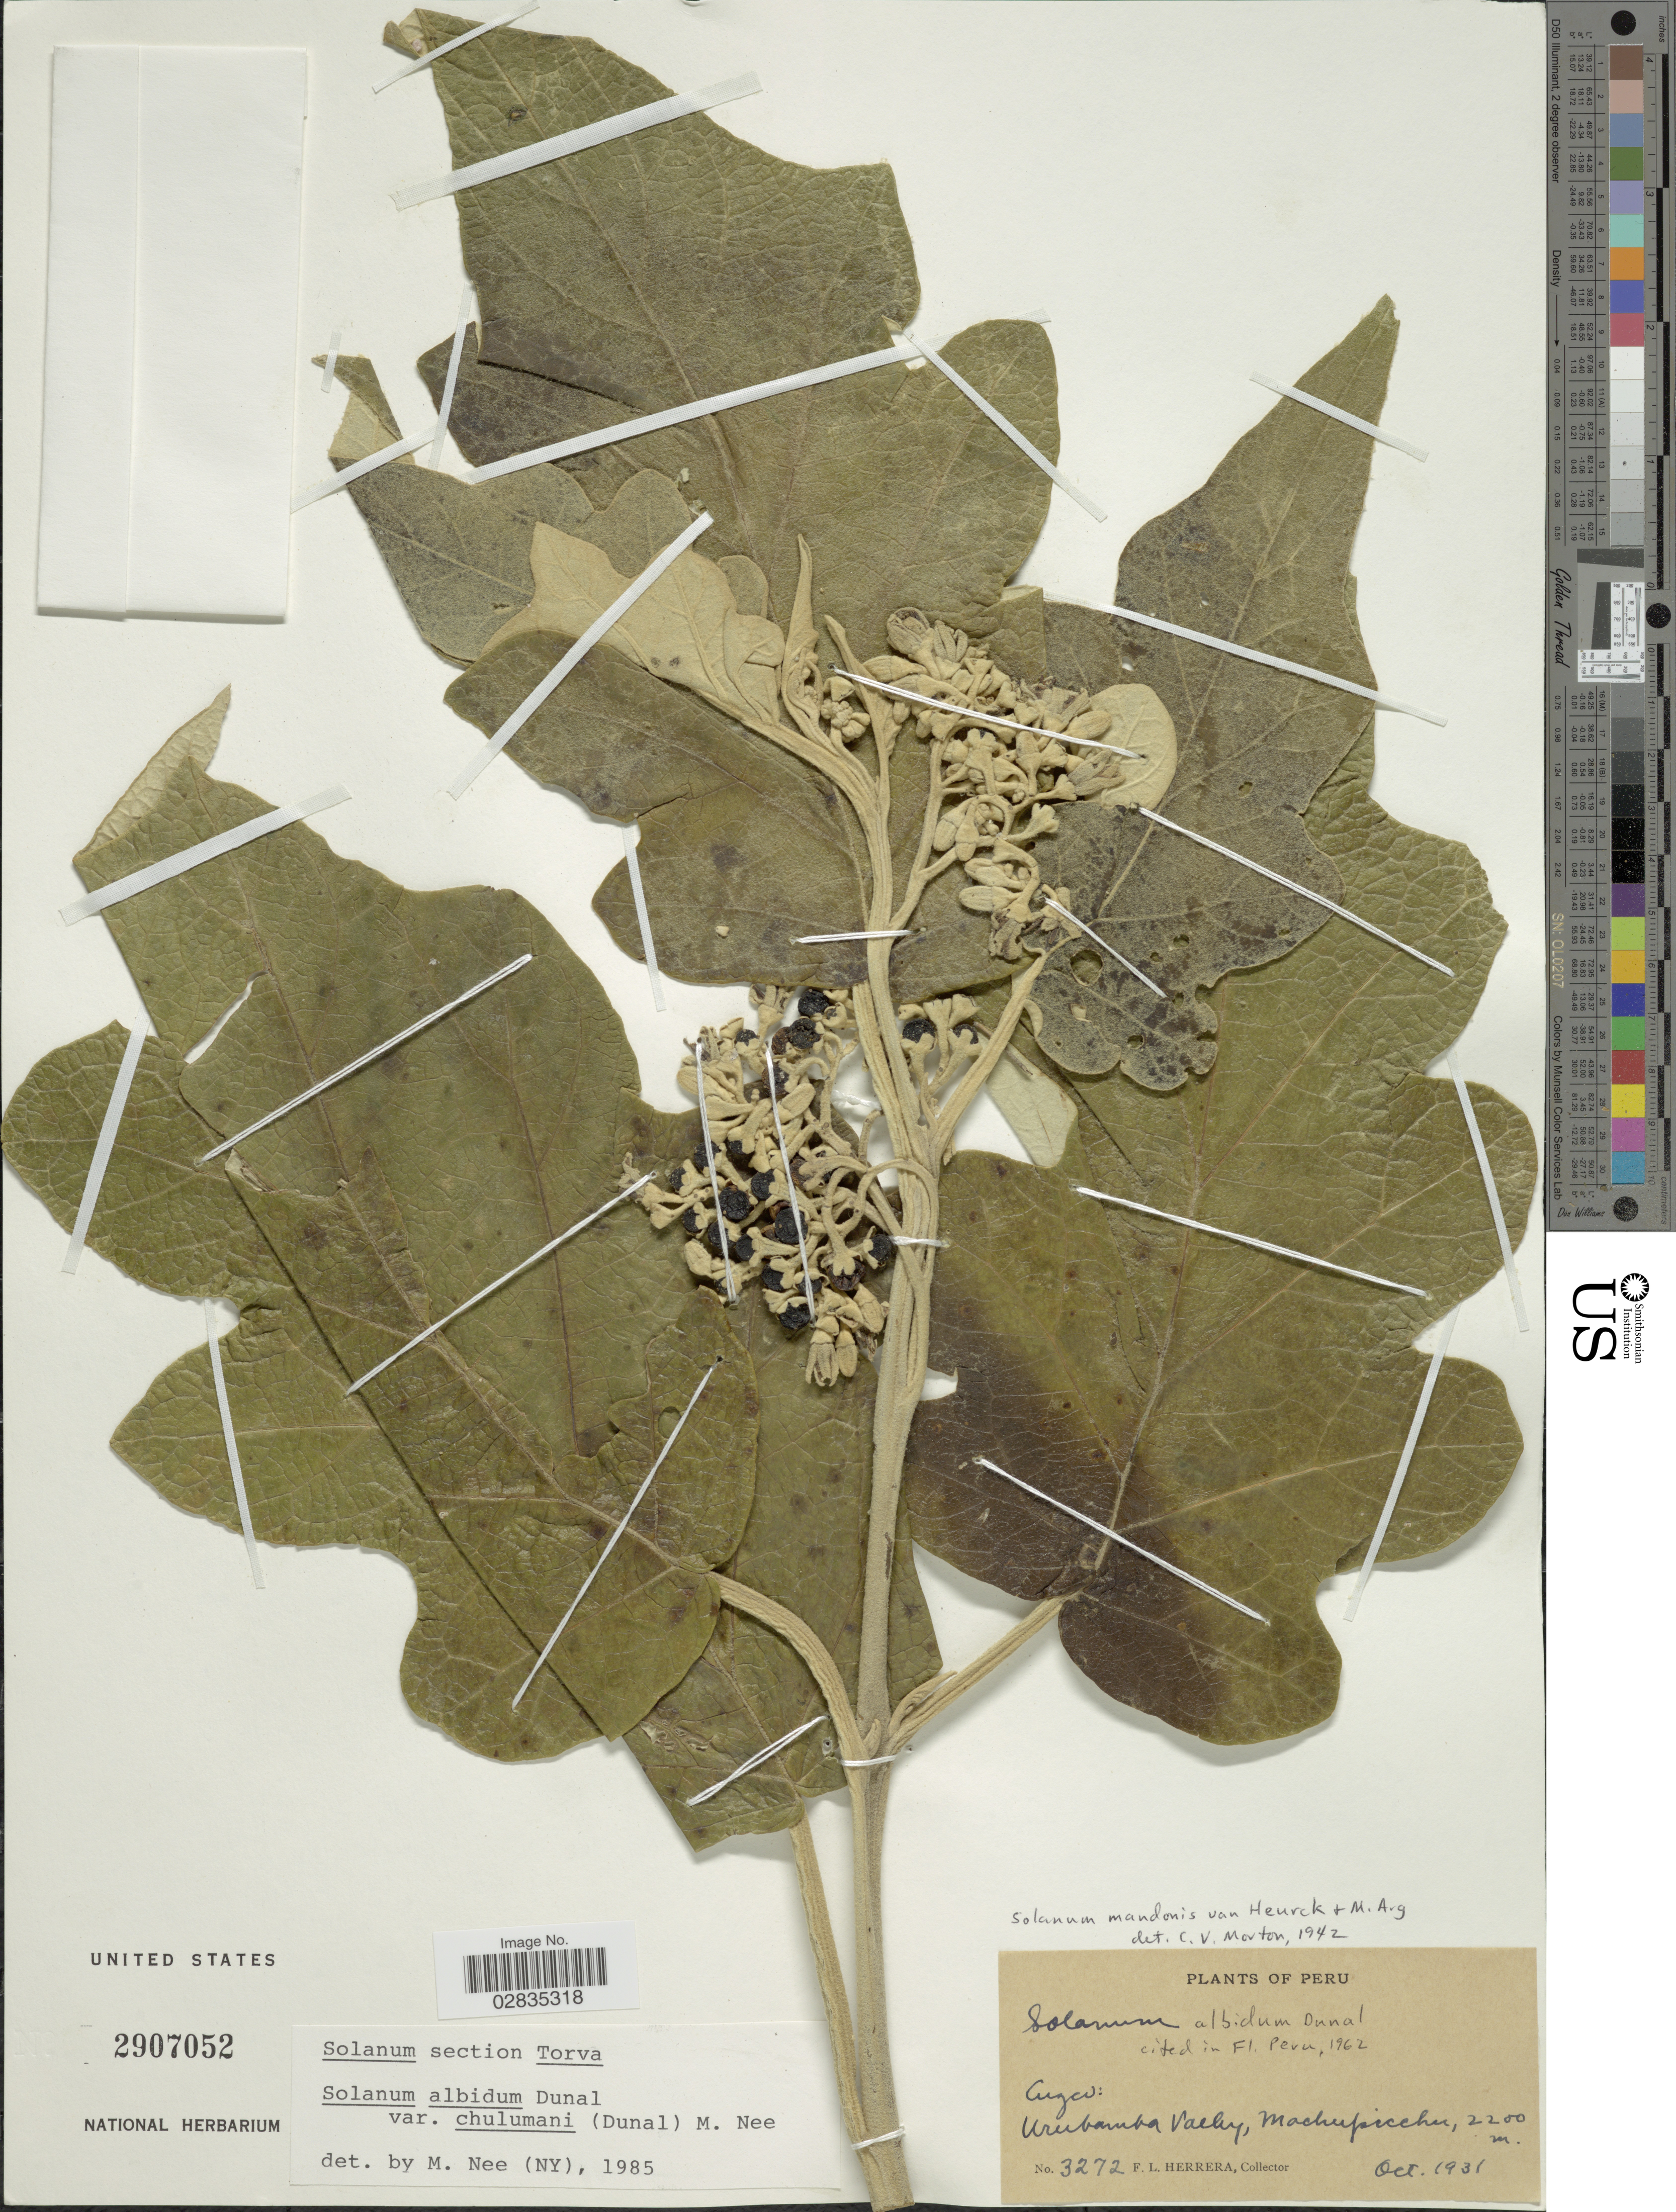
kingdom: Plantae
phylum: Tracheophyta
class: Magnoliopsida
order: Solanales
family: Solanaceae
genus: Solanum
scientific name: Solanum albidum var. chulumani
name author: (Dunal) M. Nee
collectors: F. L. Herrera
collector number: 3272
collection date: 1931-10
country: Peru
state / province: Cusco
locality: Cuzco: Urubamba Valley, Machupicchu.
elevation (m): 2200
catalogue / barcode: US 2907052